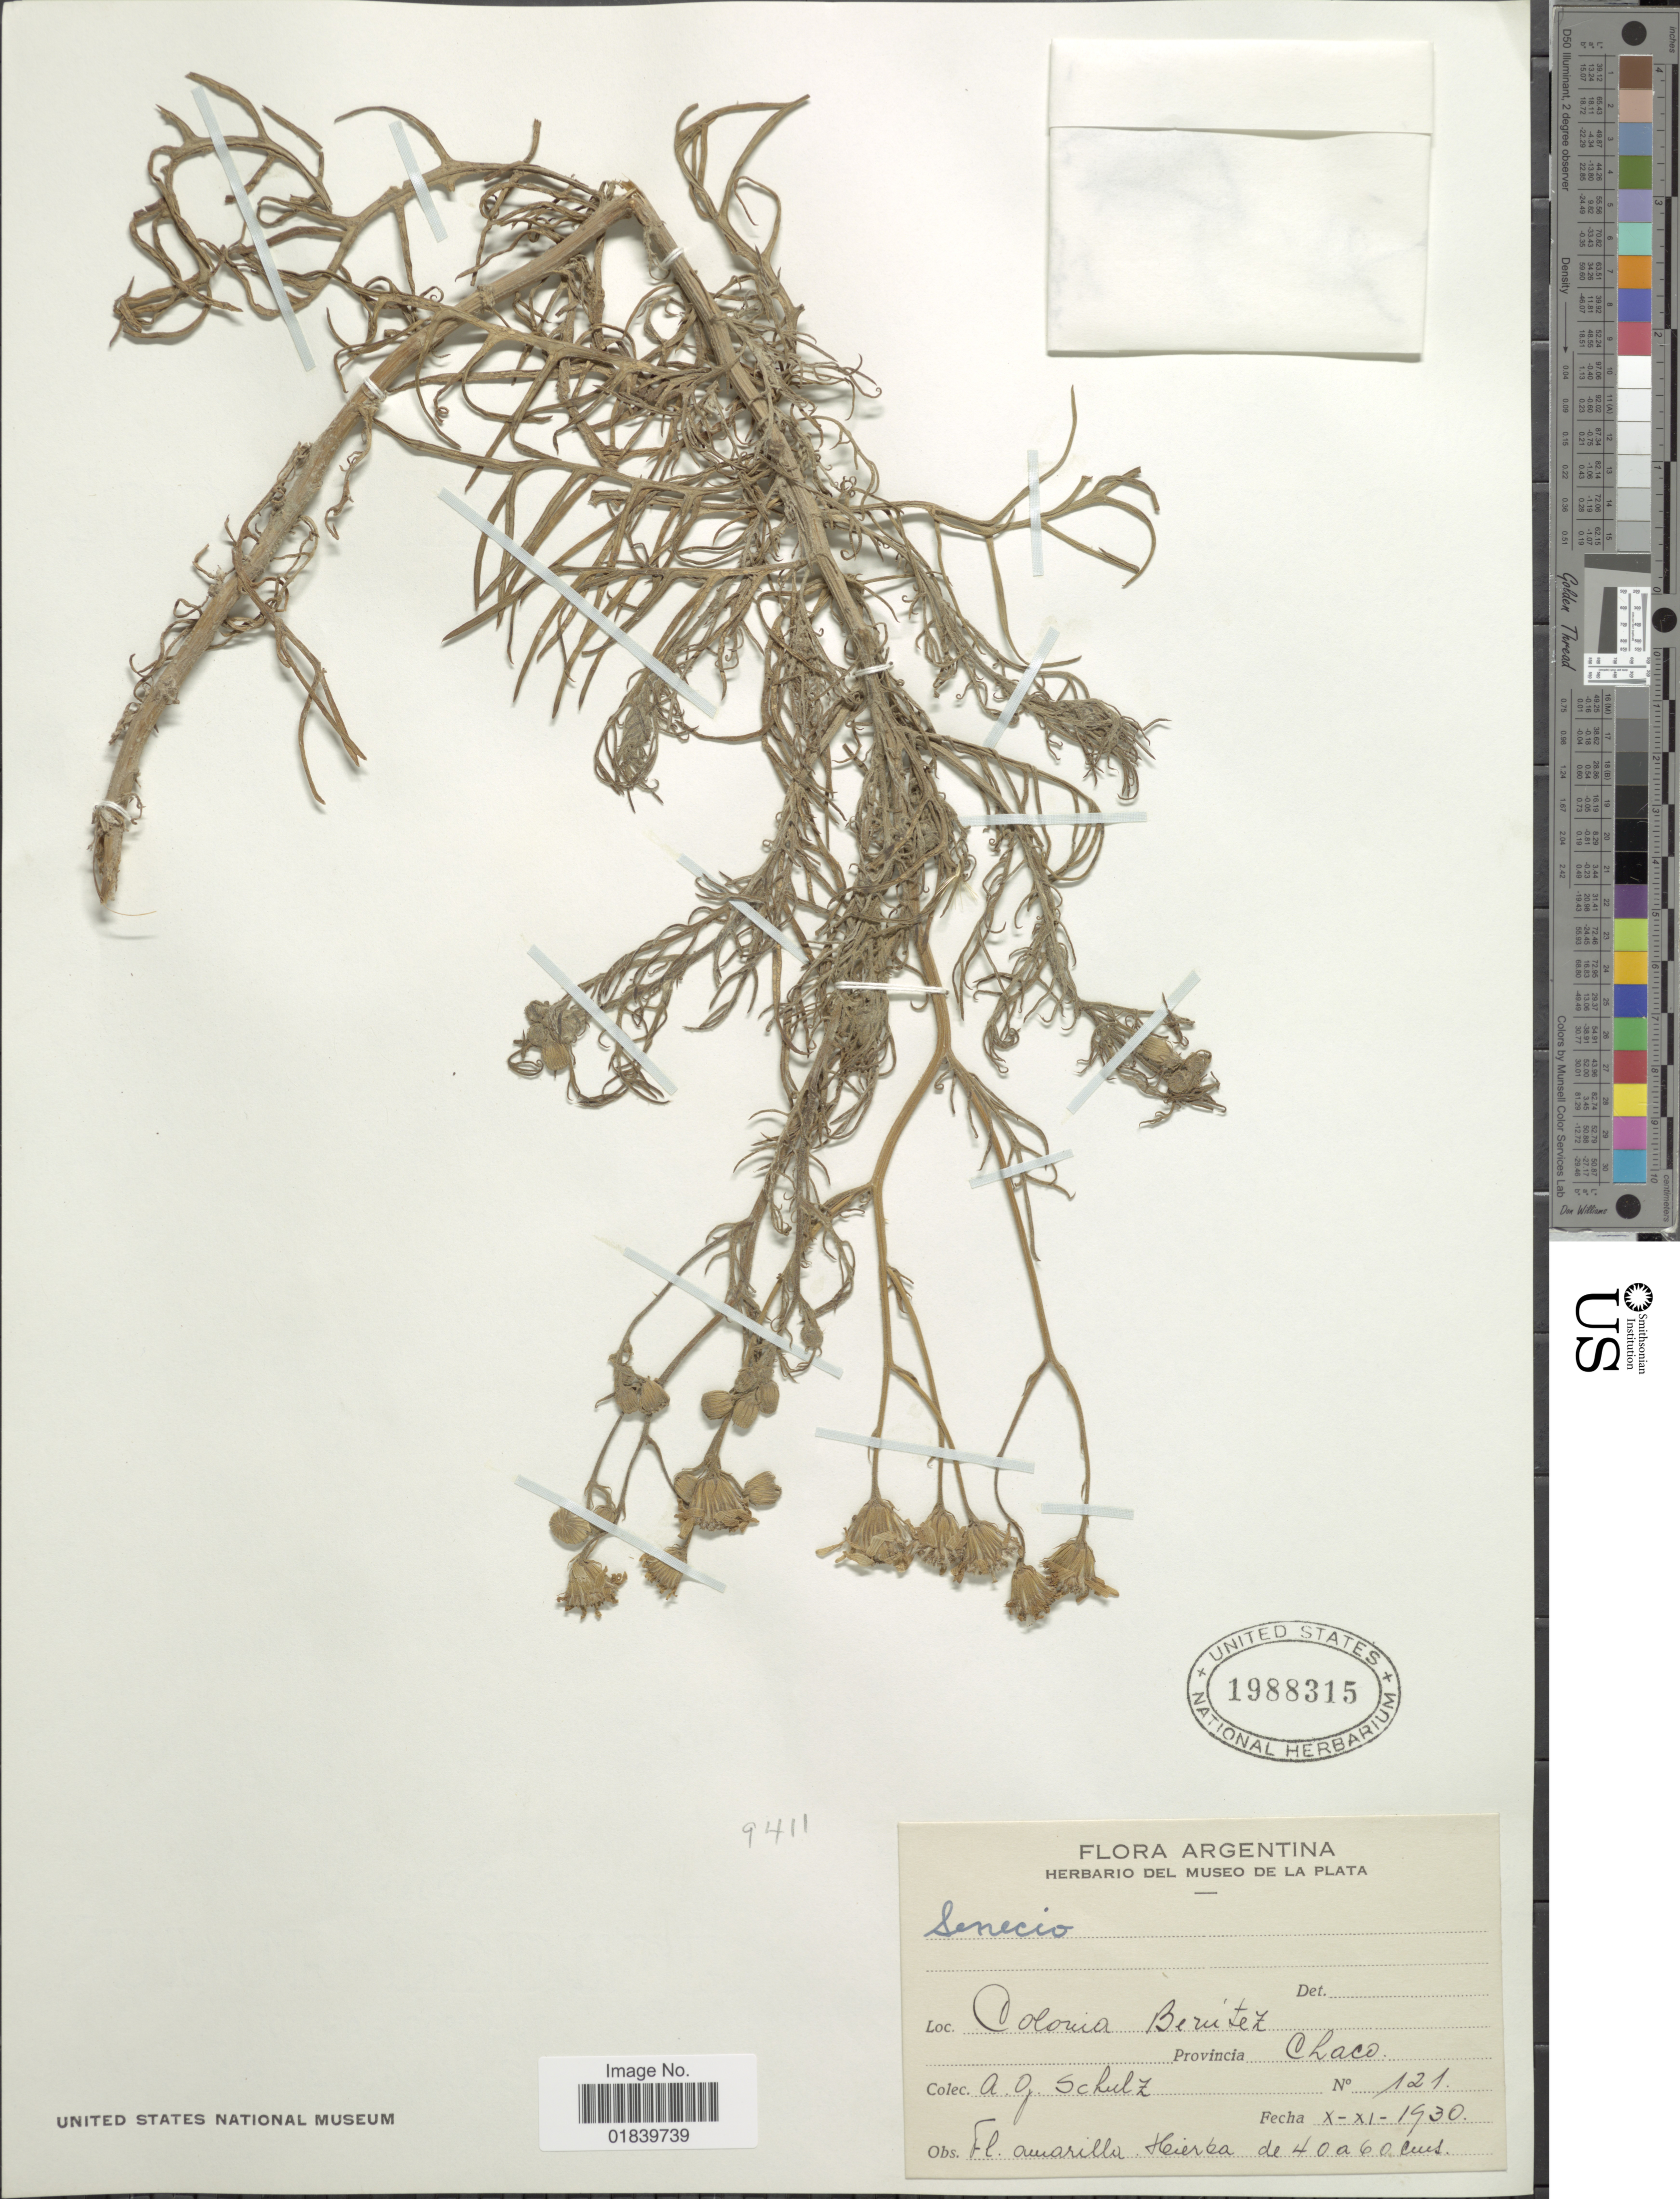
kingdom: Plantae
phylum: Tracheophyta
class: Magnoliopsida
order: Asterales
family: Asteraceae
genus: Senecio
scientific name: Senecio sp.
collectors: A. G. Schulz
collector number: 121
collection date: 1930-10/1930-11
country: Argentina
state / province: Chaco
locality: Colonia Benitez..Provincia Chaco.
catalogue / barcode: US 1988315